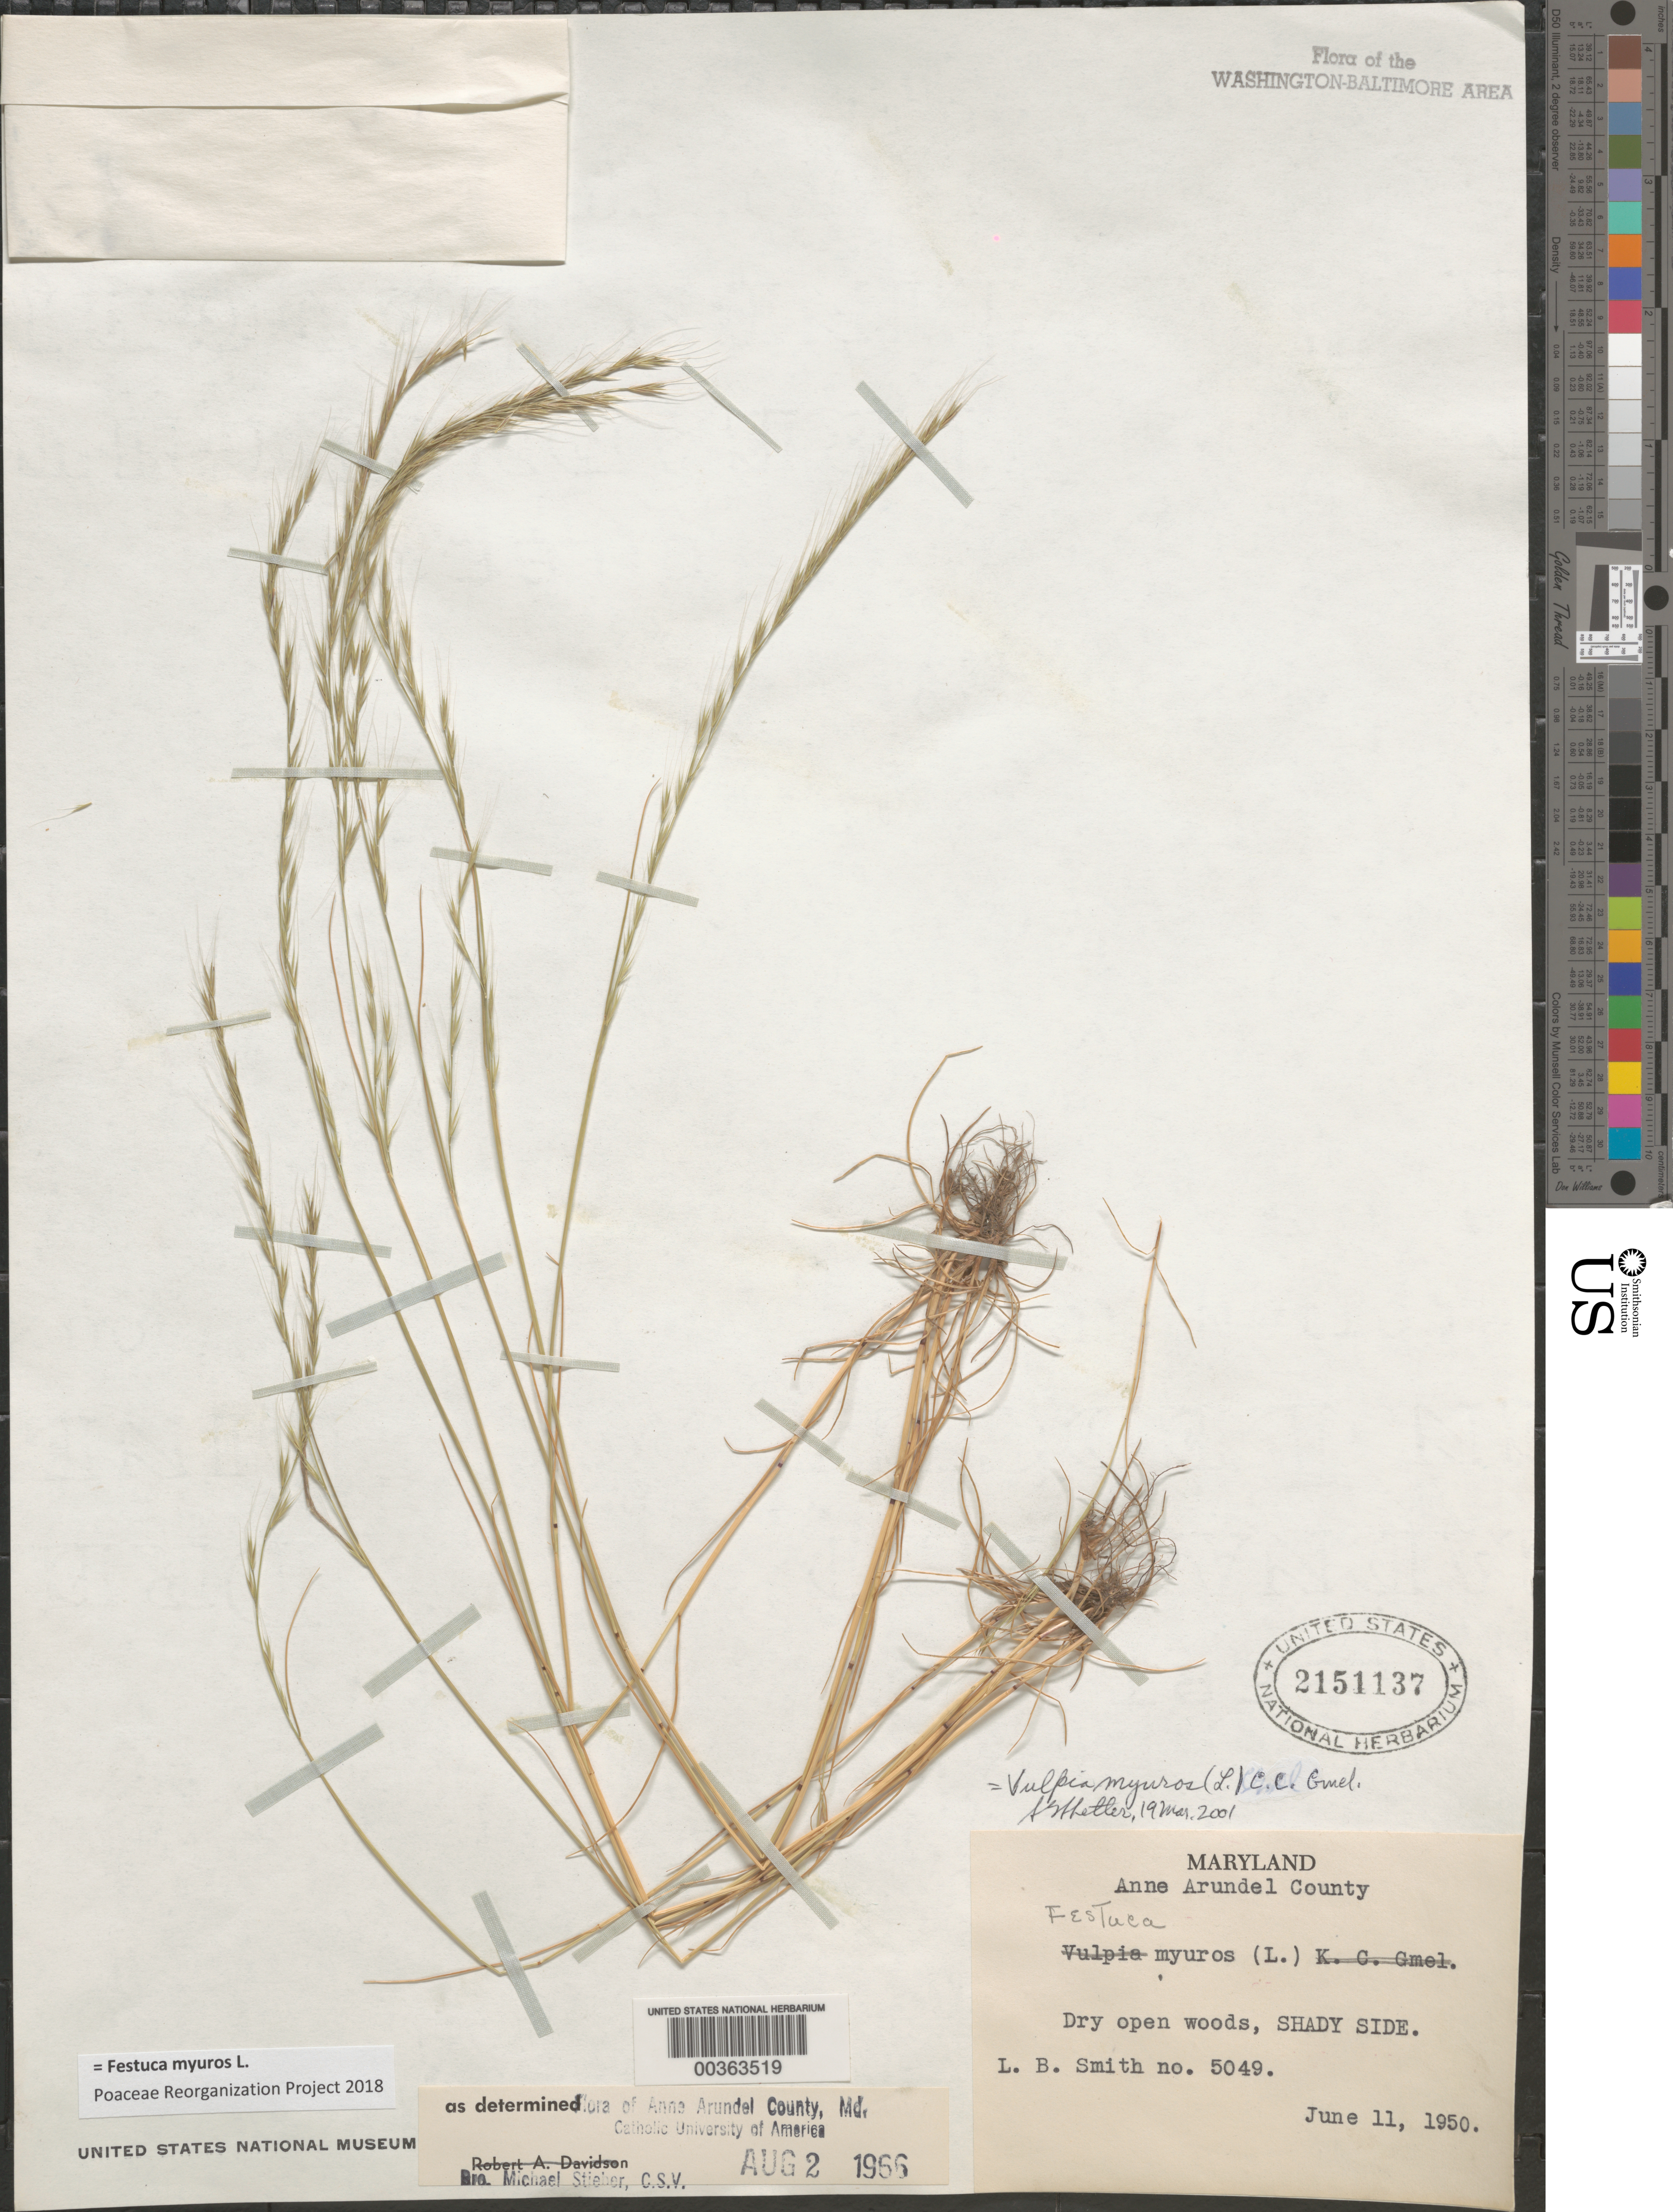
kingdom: Plantae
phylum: Tracheophyta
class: Liliopsida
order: Poales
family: Poaceae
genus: Festuca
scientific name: Festuca myuros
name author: L.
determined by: Poaceae Reorganization Project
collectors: L. Smith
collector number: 5049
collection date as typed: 11 Jun 1950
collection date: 1950-06-11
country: United States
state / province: Maryland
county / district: Anne Arundel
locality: Shady side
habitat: Dry open woods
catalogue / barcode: US 2151137